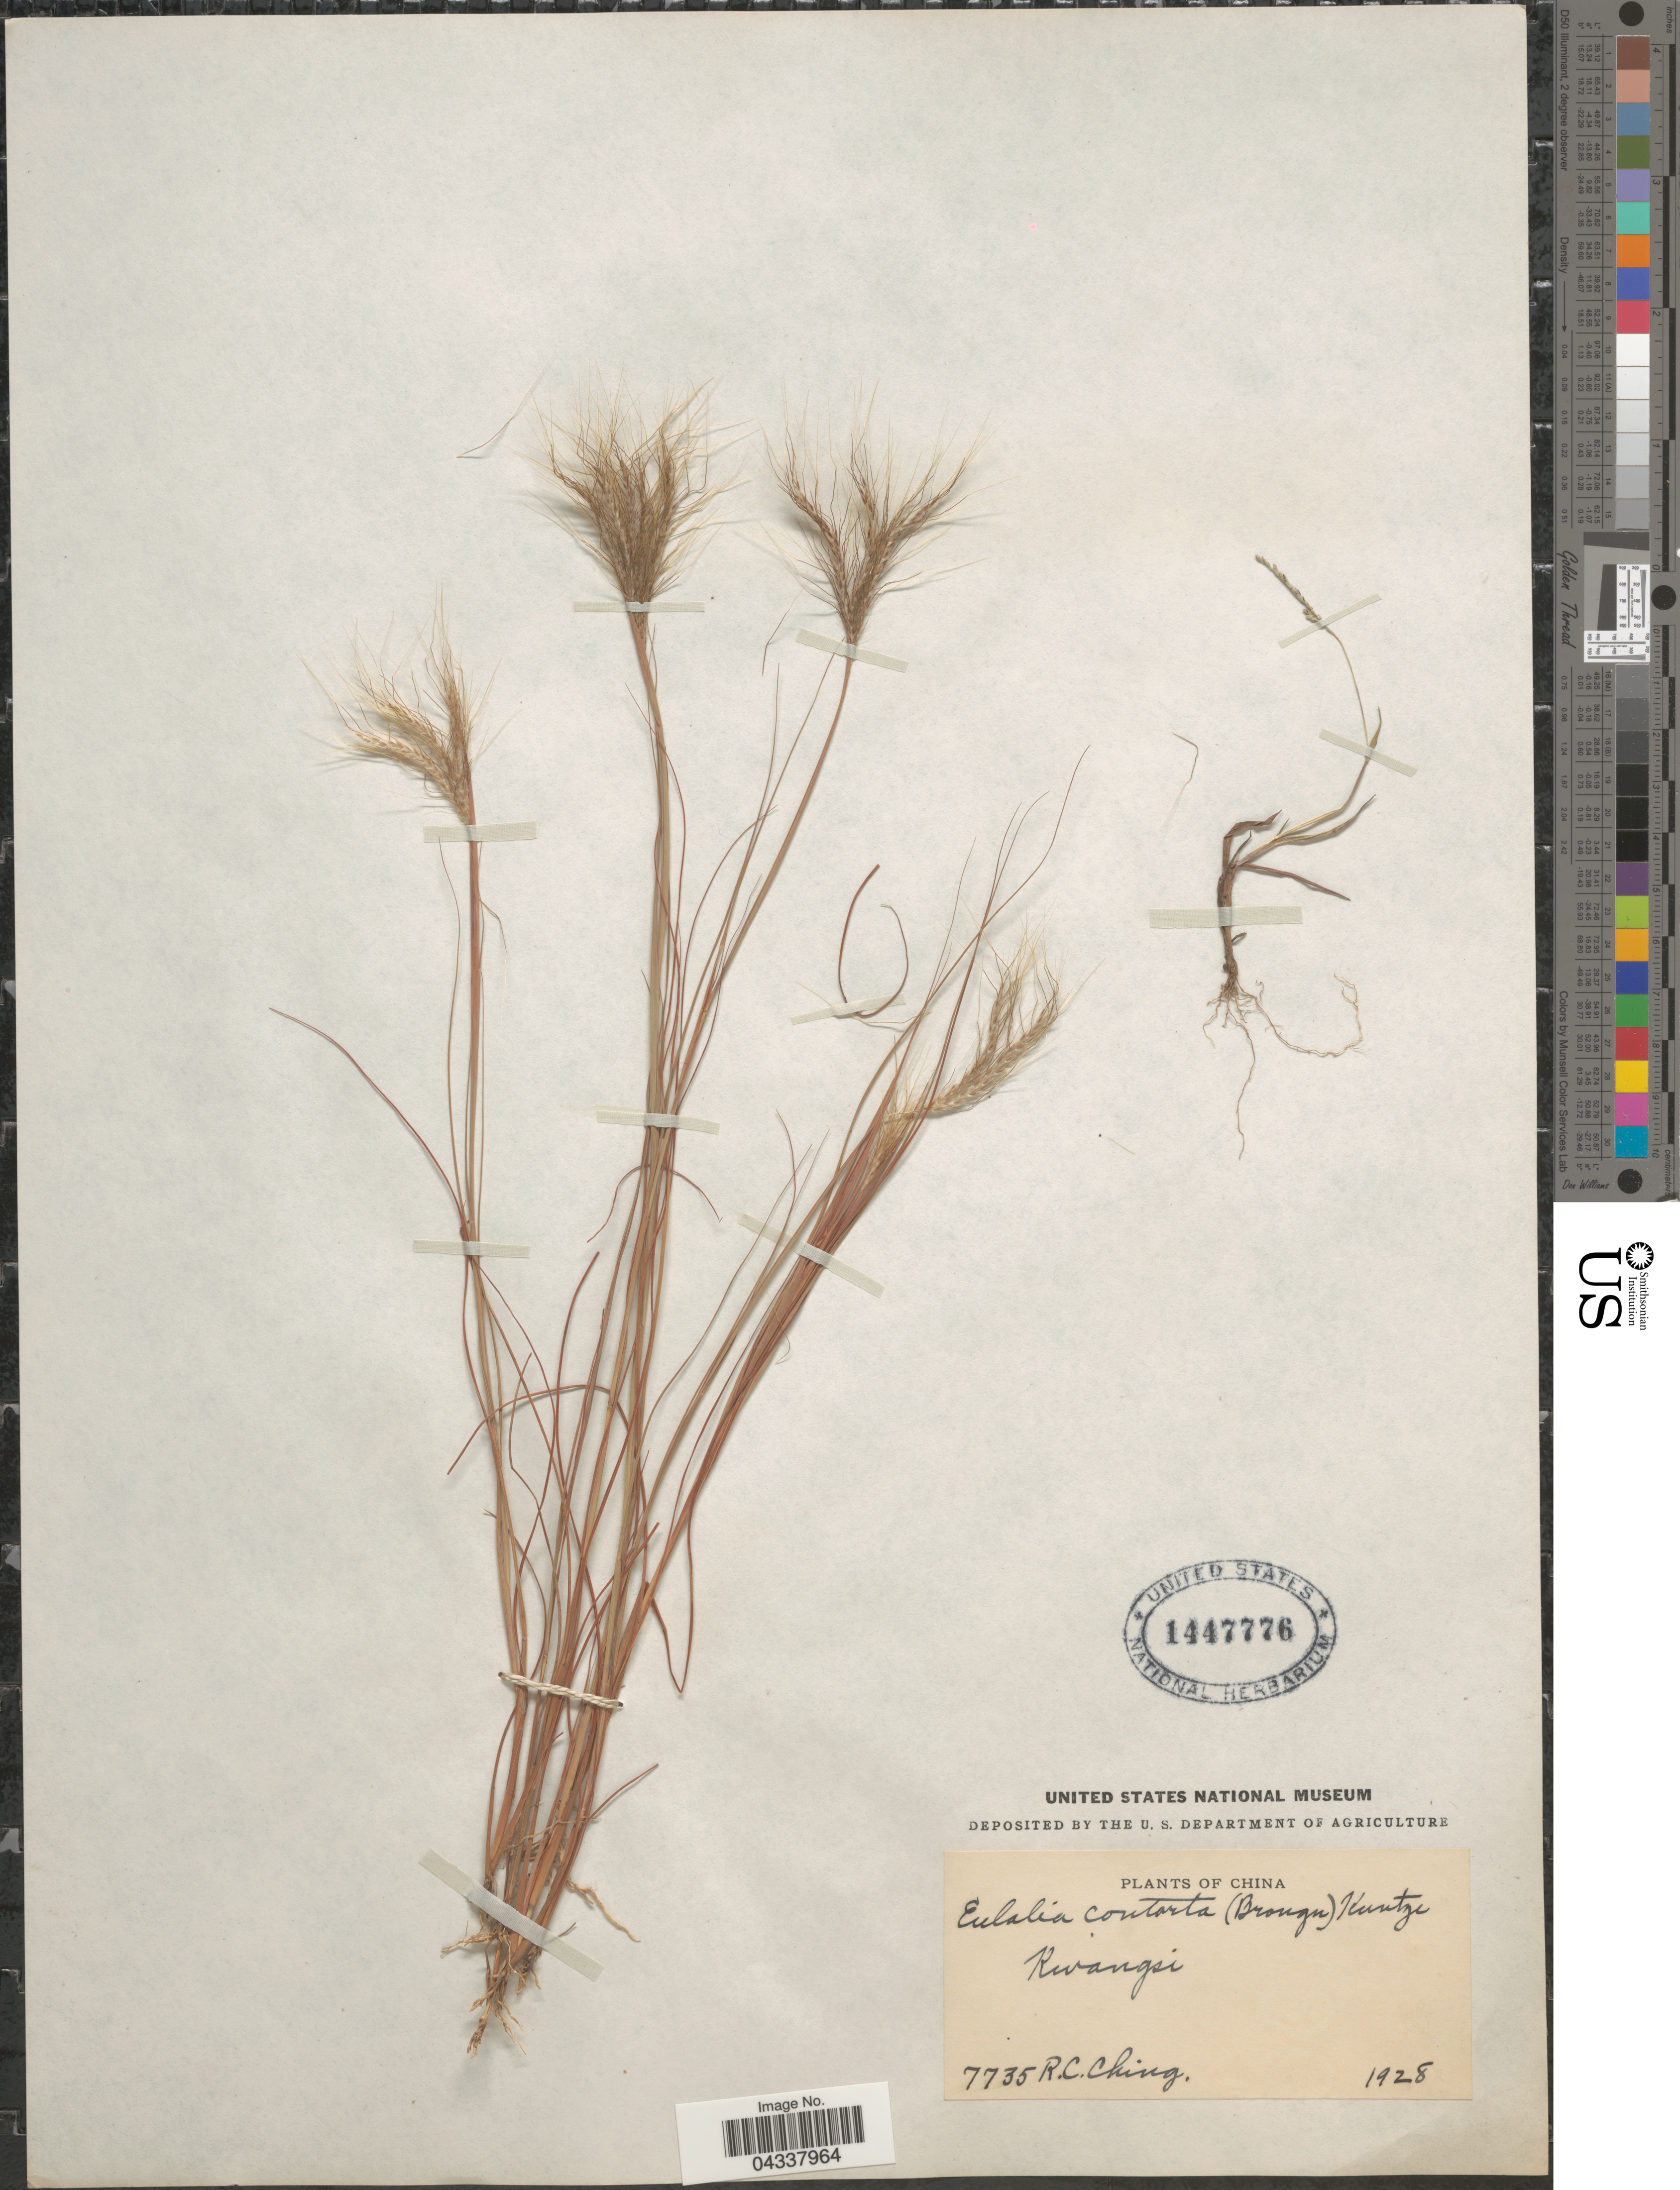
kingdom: Plantae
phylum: Tracheophyta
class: Liliopsida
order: Poales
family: Poaceae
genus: Pseudopogonatherum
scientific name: Pseudopogonatherum contortum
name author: A. Camus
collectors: R. C. Ching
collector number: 7735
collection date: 1928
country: China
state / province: Guangxi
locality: Kwangsi.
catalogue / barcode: US 1447776